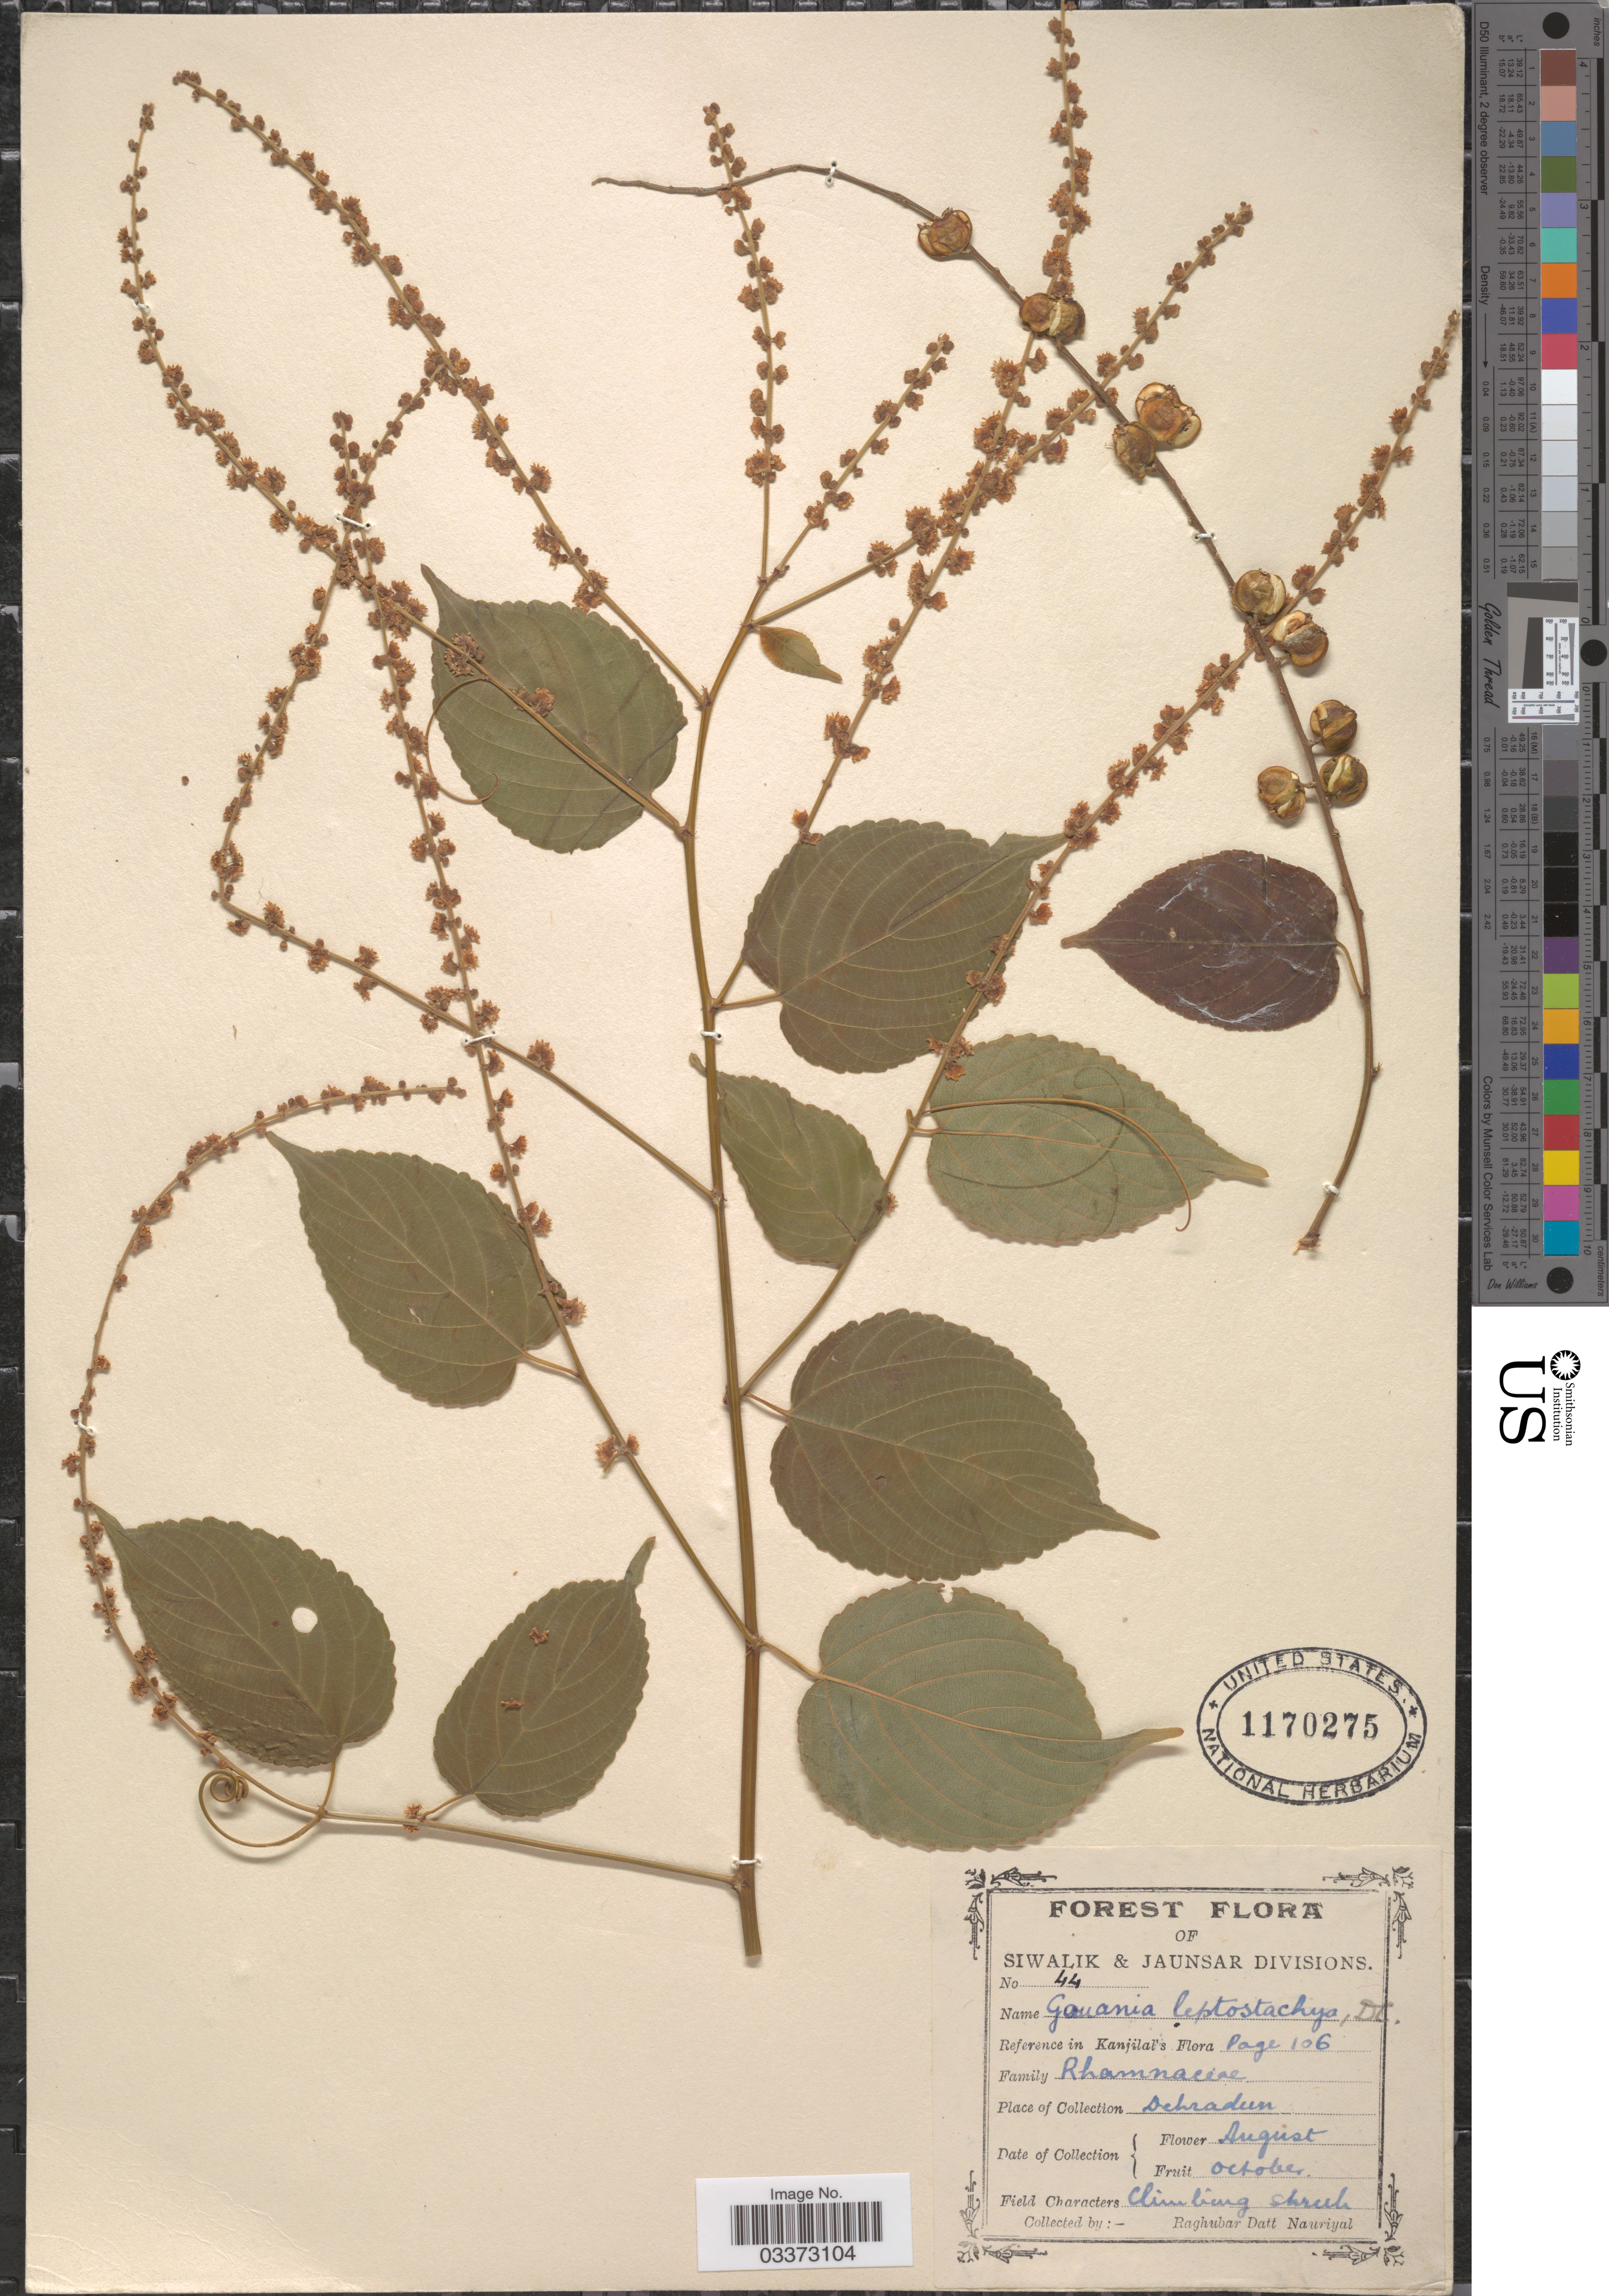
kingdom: Plantae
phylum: Tracheophyta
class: Magnoliopsida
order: Rosales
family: Rhamnaceae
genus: Gouania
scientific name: Gouania leptostachya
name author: DC.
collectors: R. D. Nauriyal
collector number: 44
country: India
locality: Siwalik & Jaunsar Divisions. Dehradun.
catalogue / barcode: US 1170275